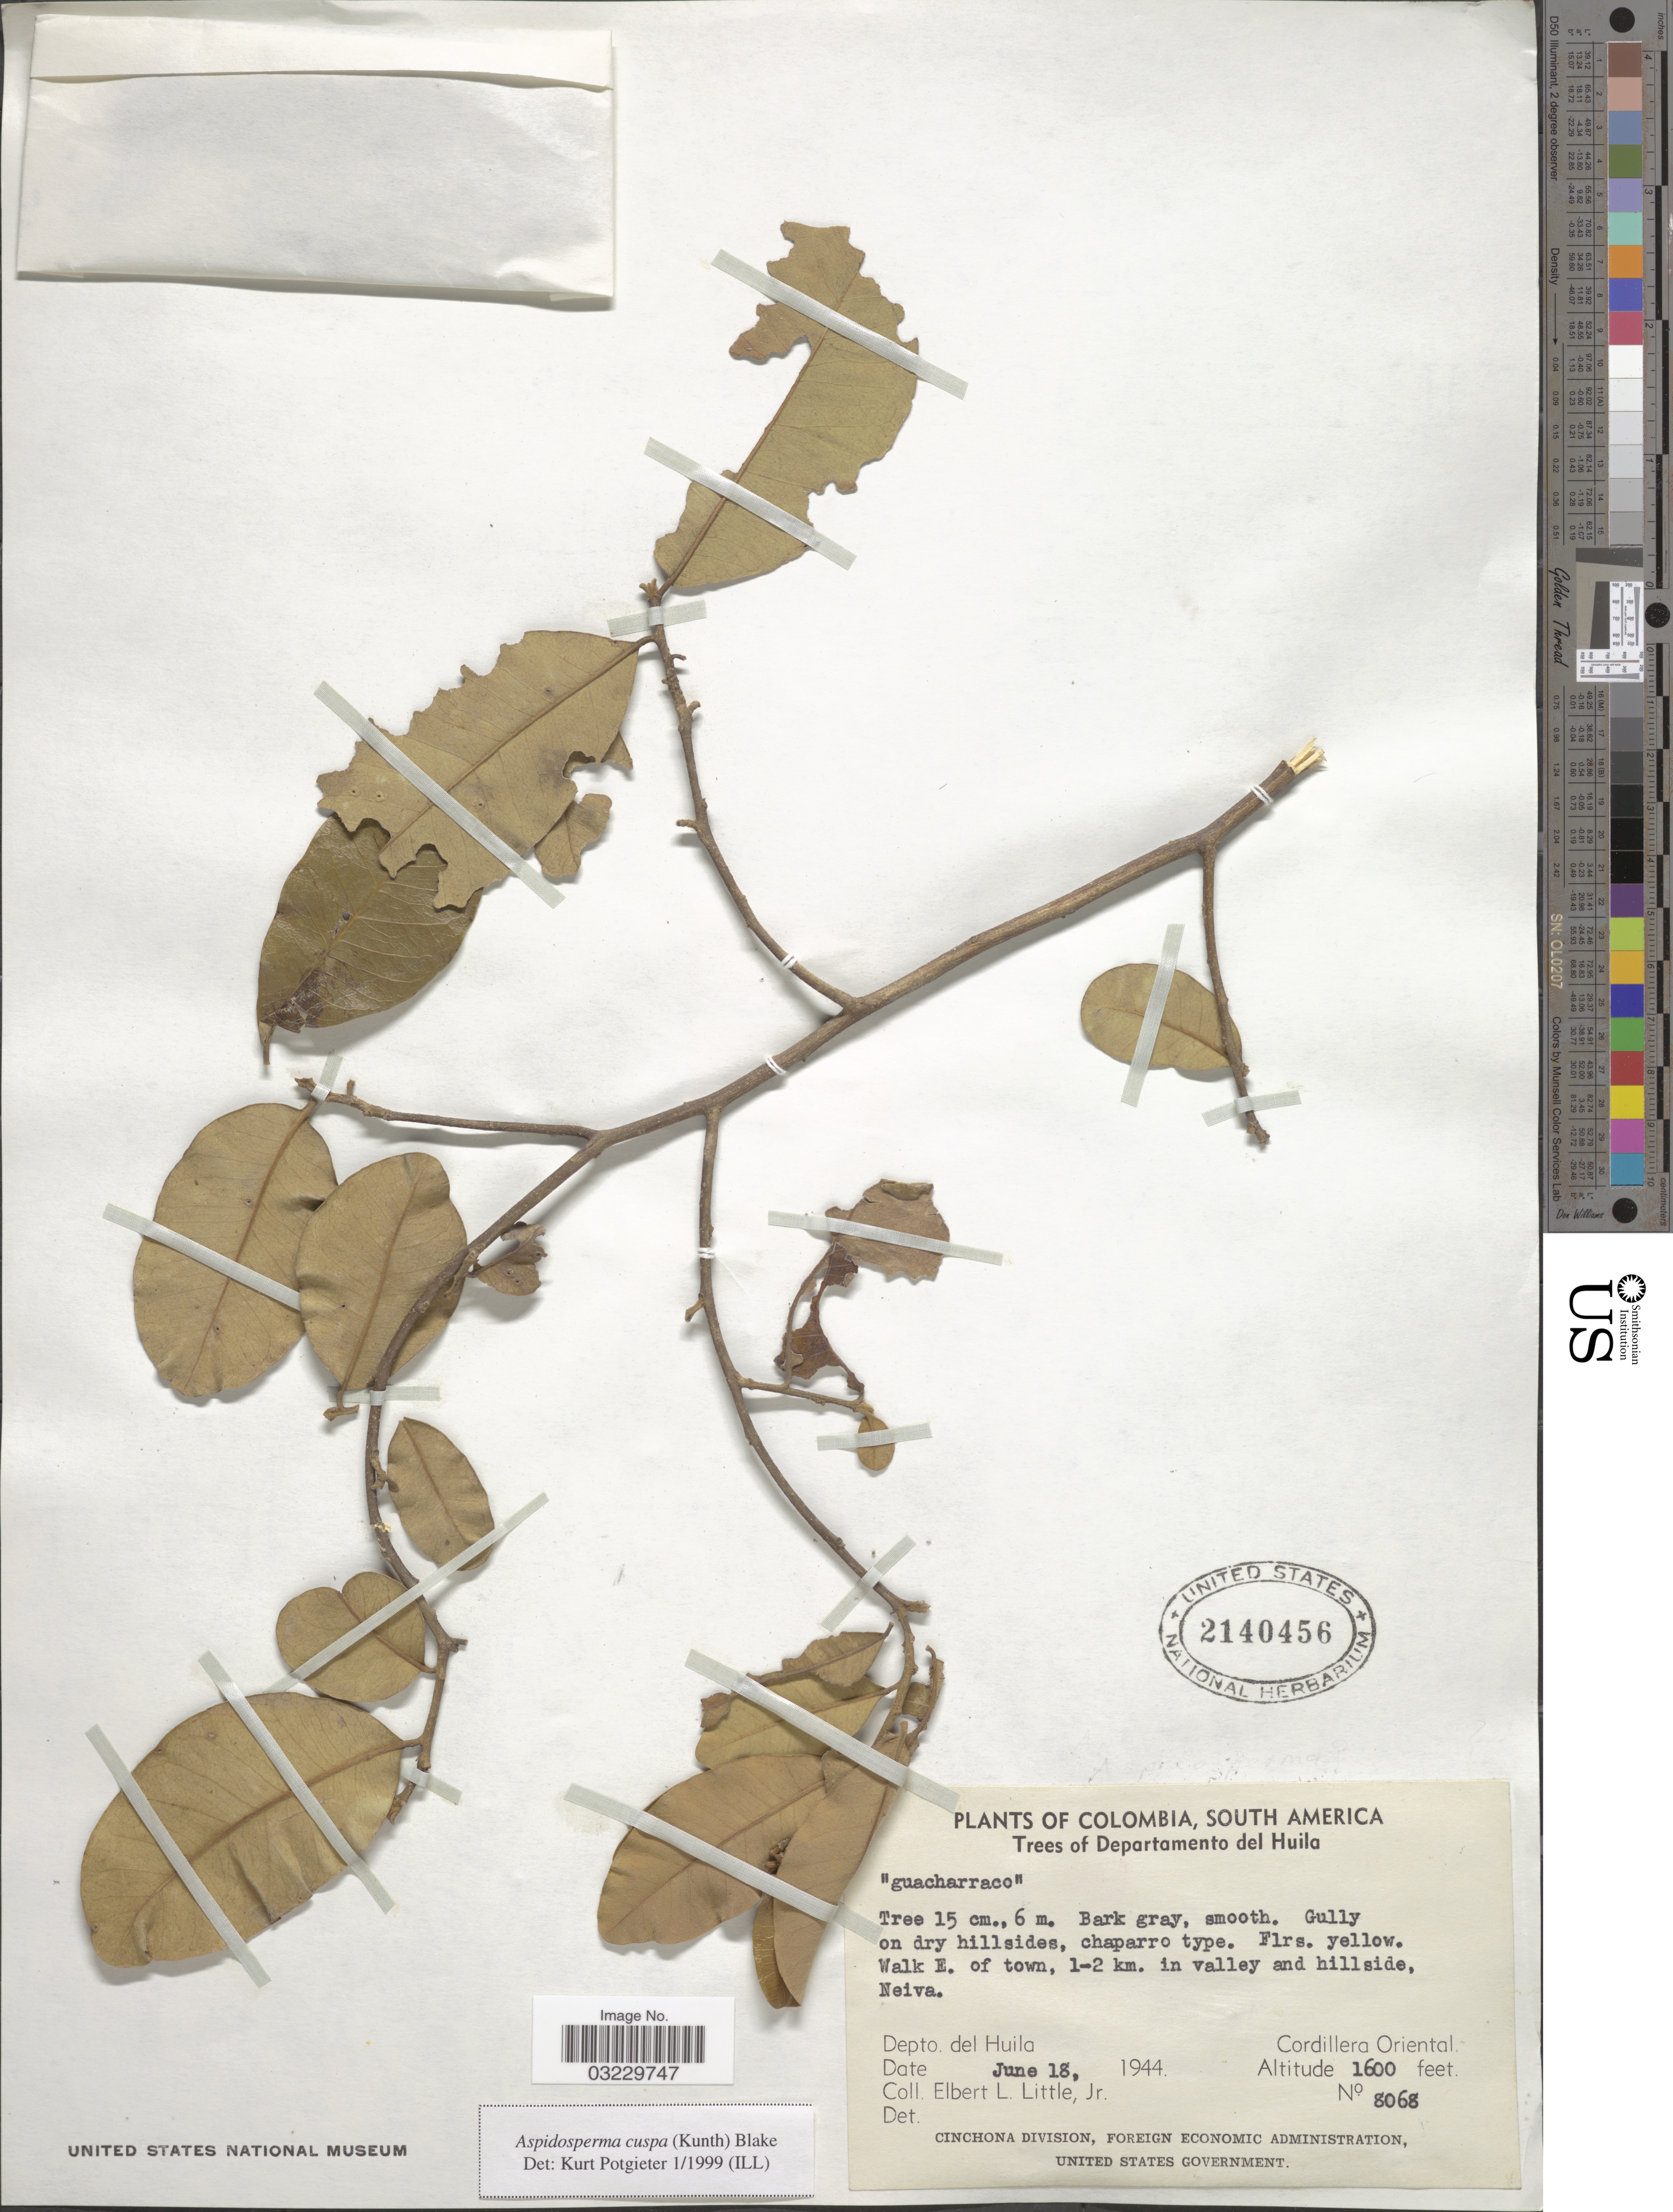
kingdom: Plantae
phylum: Tracheophyta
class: Magnoliopsida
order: Gentianales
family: Apocynaceae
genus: Aspidosperma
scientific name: Aspidosperma cuspa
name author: (Kunth) S.F. Blake ex Pittier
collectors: E. L. Little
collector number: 8068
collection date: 1944-06-18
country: Colombia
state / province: Huila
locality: Walk E. of town, 1-2 km. in valley and hillside, Neiva. Depto. del Huila. Cordillera Oriental.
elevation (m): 488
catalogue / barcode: US 2140456